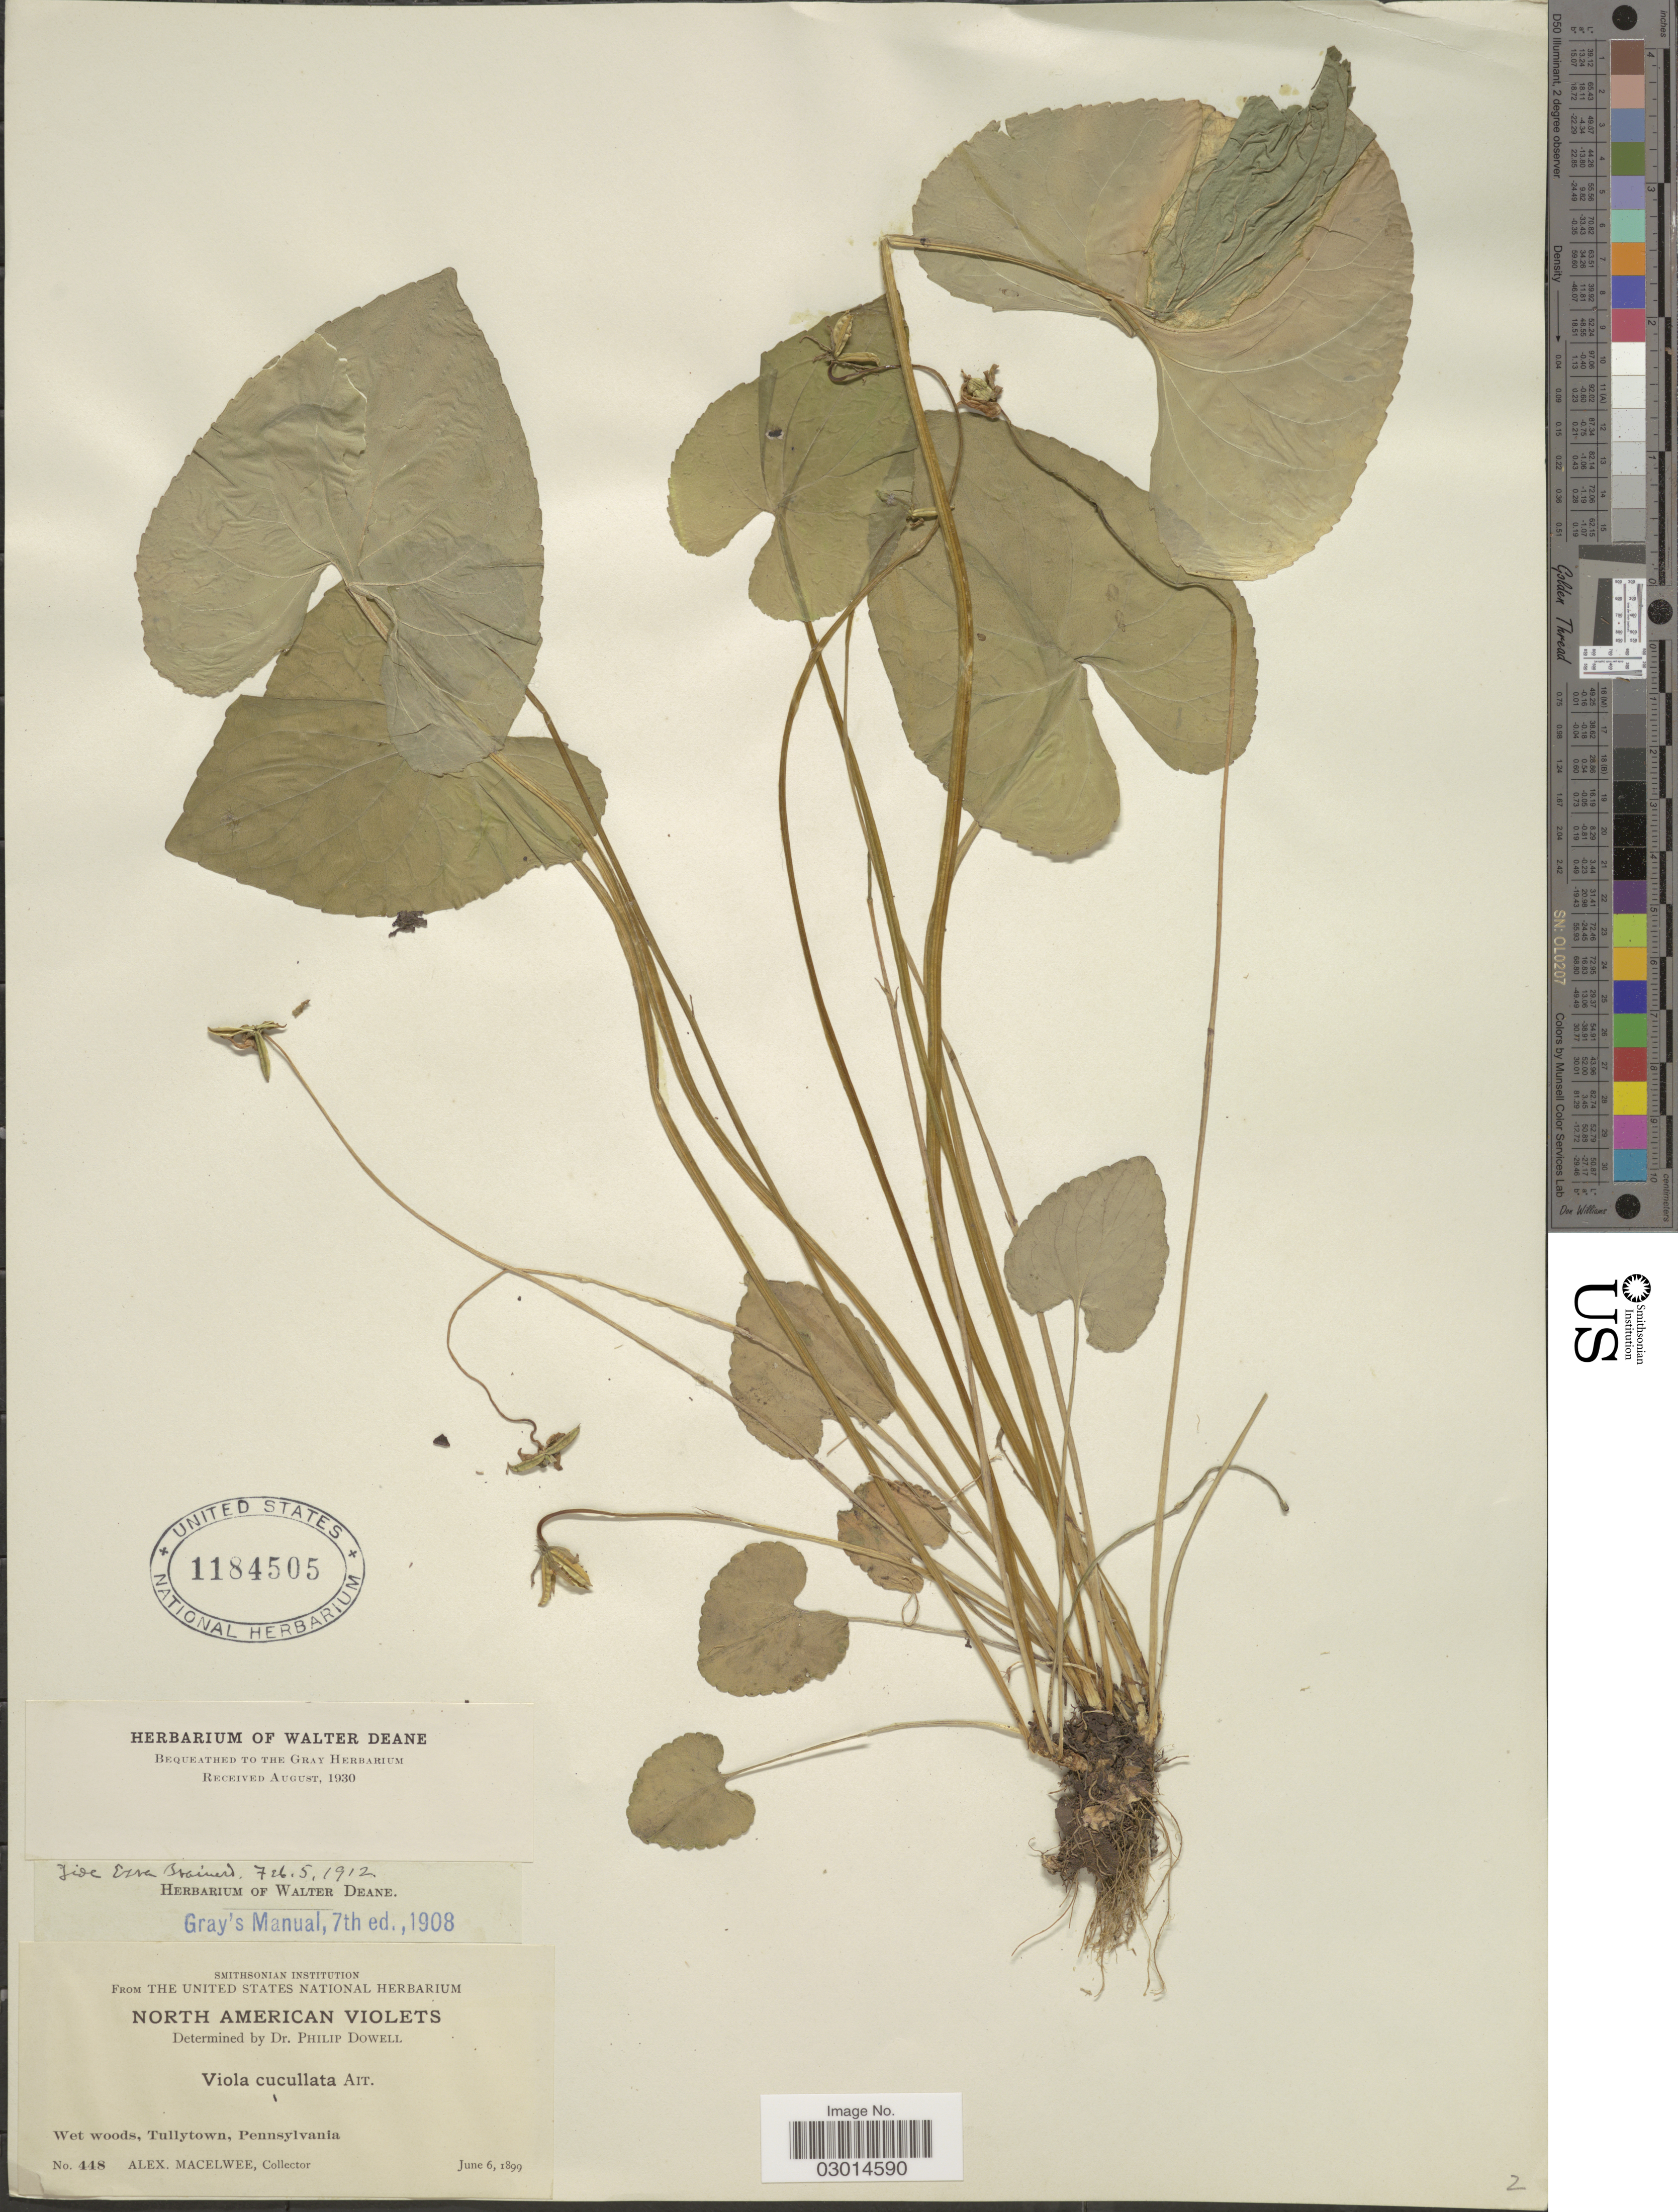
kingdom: Plantae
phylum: Tracheophyta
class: Magnoliopsida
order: Malpighiales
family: Violaceae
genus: Viola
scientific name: Viola cucullata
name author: Aiton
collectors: A. MacElwee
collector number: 448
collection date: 1899-06-06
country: United States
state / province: Pennsylvania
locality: Tullytown.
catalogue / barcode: US 1184505